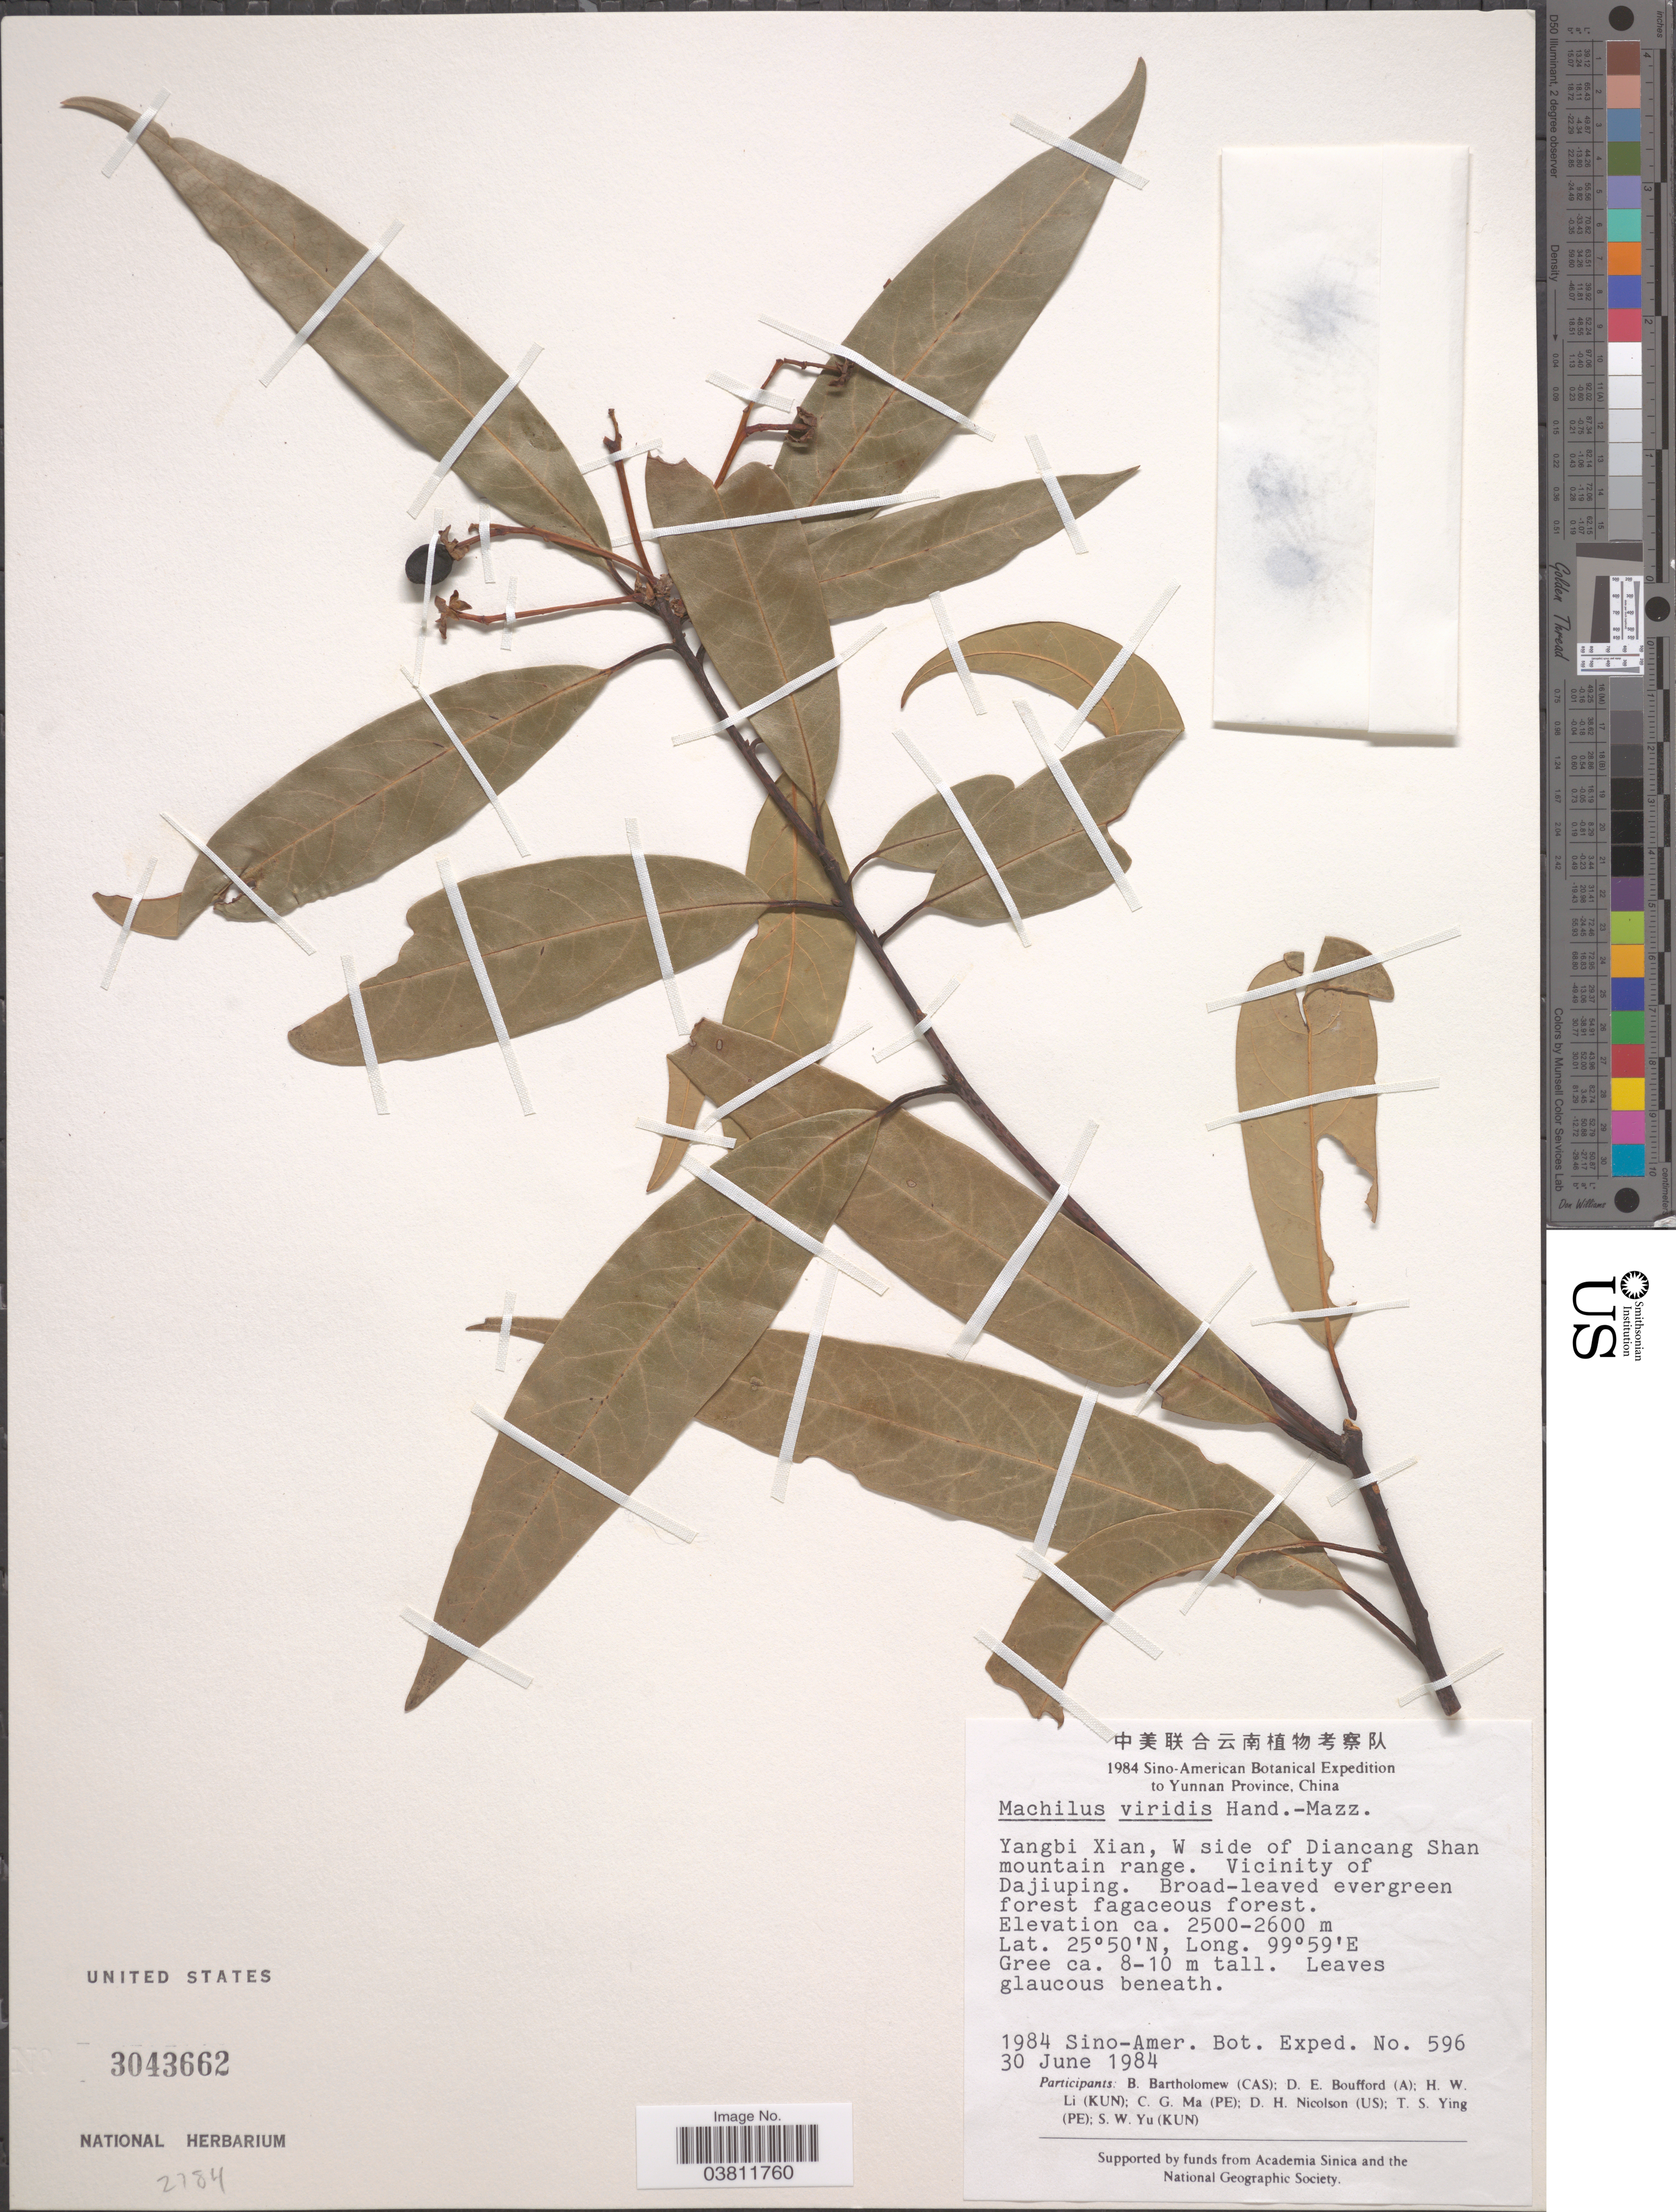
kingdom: Plantae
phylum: Tracheophyta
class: Magnoliopsida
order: Laurales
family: Lauraceae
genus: Machilus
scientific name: Machilus viridis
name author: Hand.-Mazz.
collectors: B. Bartholomew, D. E. Boufford, H. W. Li, C. Ma & et al.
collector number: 596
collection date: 1984-06-30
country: China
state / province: Yunnan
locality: Yangbi Xian, W side of Diancang Shan mountain range. Vicinity of Dajiuping.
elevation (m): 2500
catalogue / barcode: US 3043662